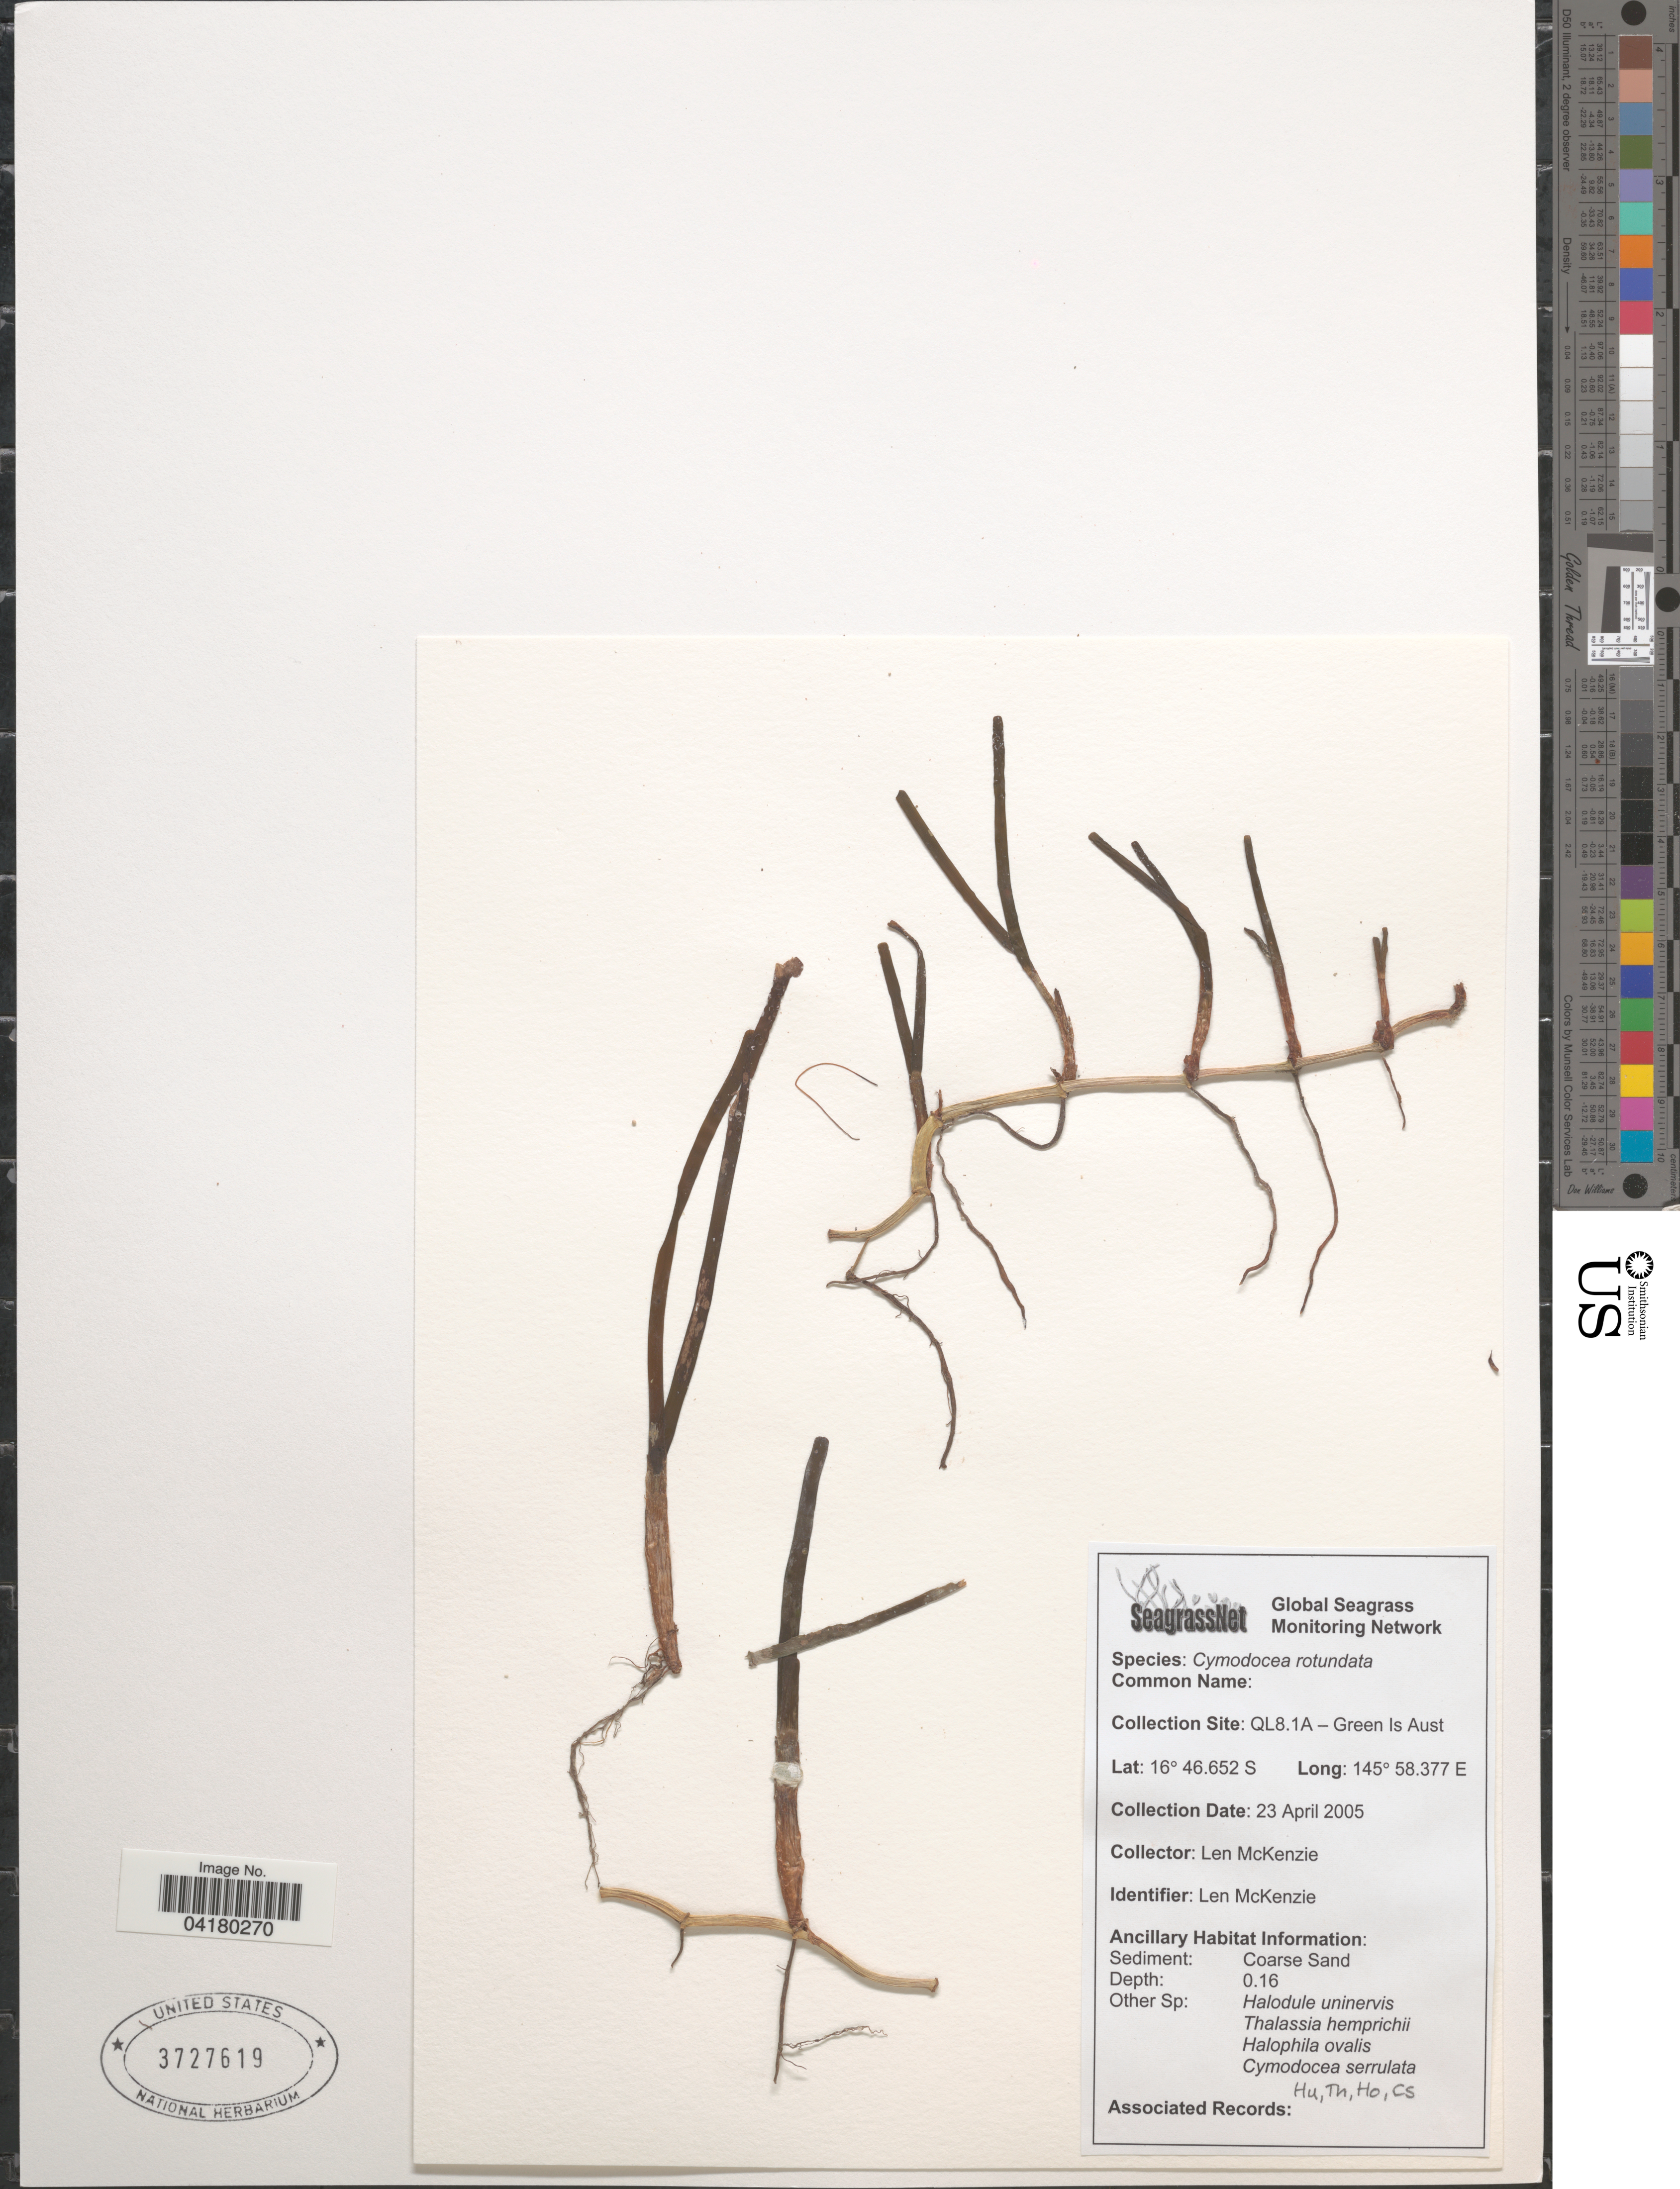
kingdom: Plantae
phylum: Tracheophyta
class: Liliopsida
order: Alismatales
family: Cymodoceaceae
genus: Cymodocea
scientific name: Cymodocea rotundata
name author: Asch. & Schweinf.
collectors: L. McKenzie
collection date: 2005-04-23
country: Australia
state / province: Queensland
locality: QL8.1A - Green Is.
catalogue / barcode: US 3727619